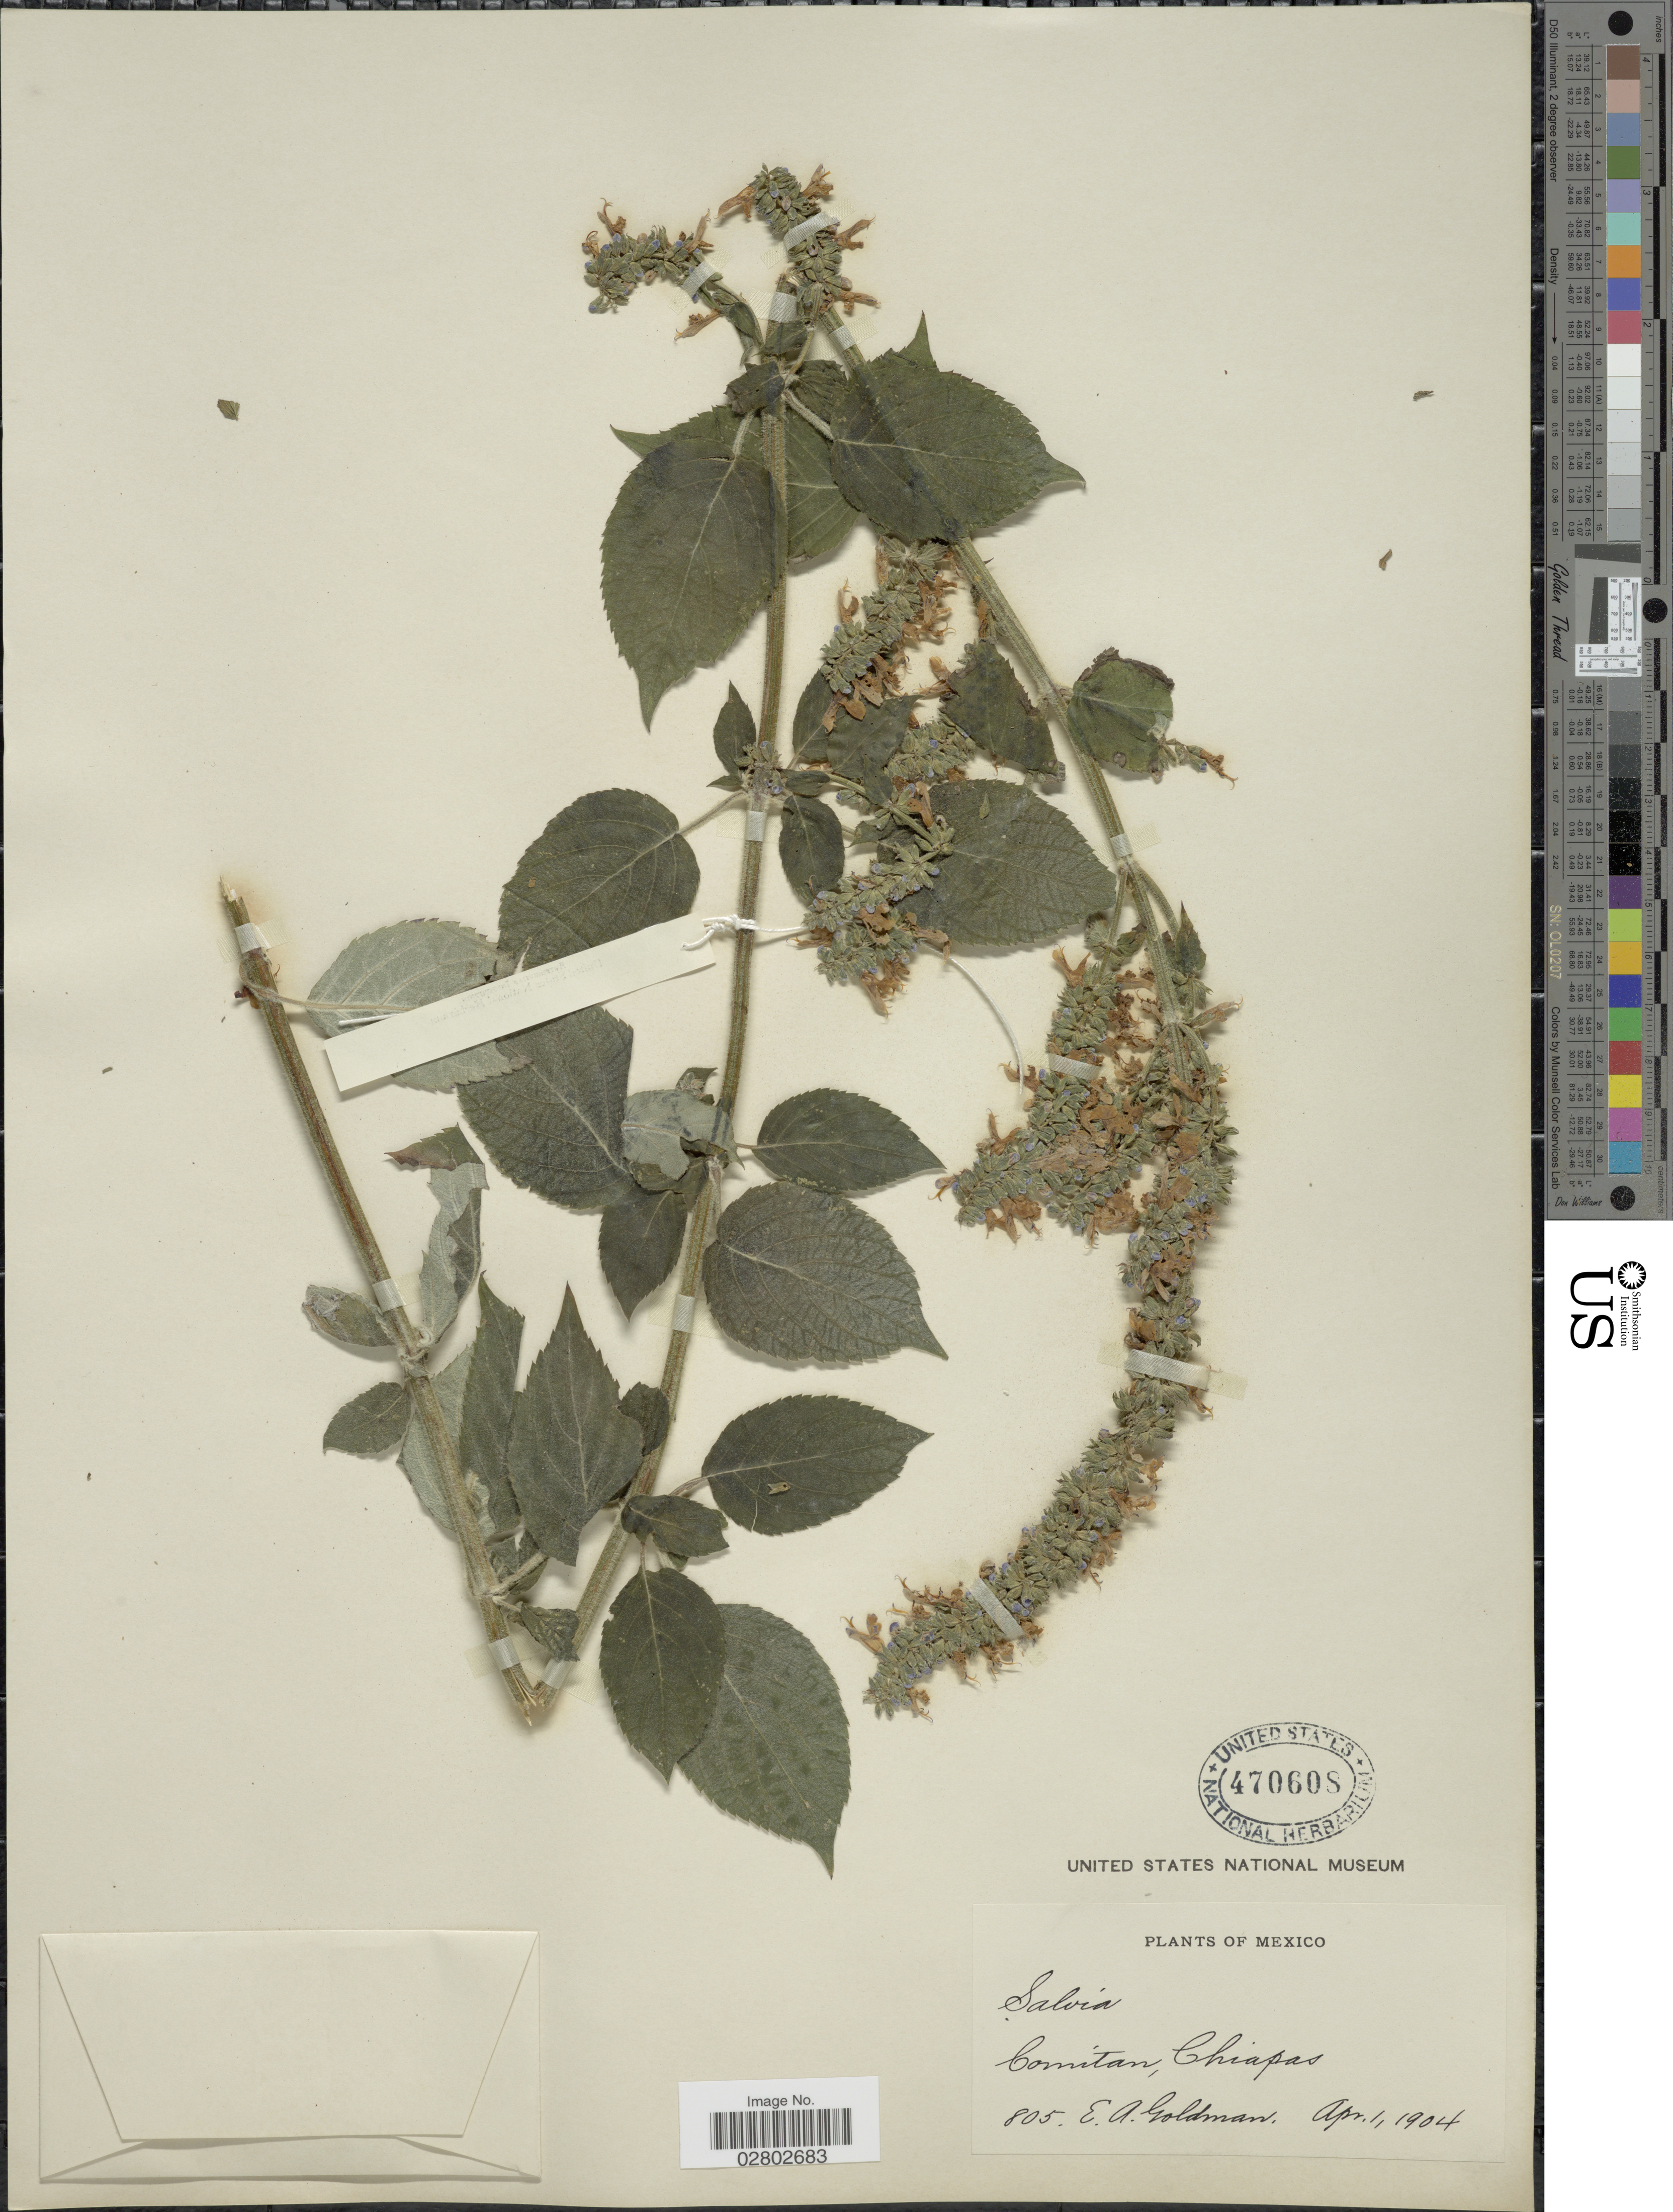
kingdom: Plantae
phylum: Tracheophyta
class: Magnoliopsida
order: Lamiales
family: Lamiaceae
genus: Salvia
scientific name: Salvia polystachya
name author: Cav.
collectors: E. A. Goldman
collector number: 805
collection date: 1904-04-01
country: Mexico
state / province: Chiapas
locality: Comitan.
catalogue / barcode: US 470608